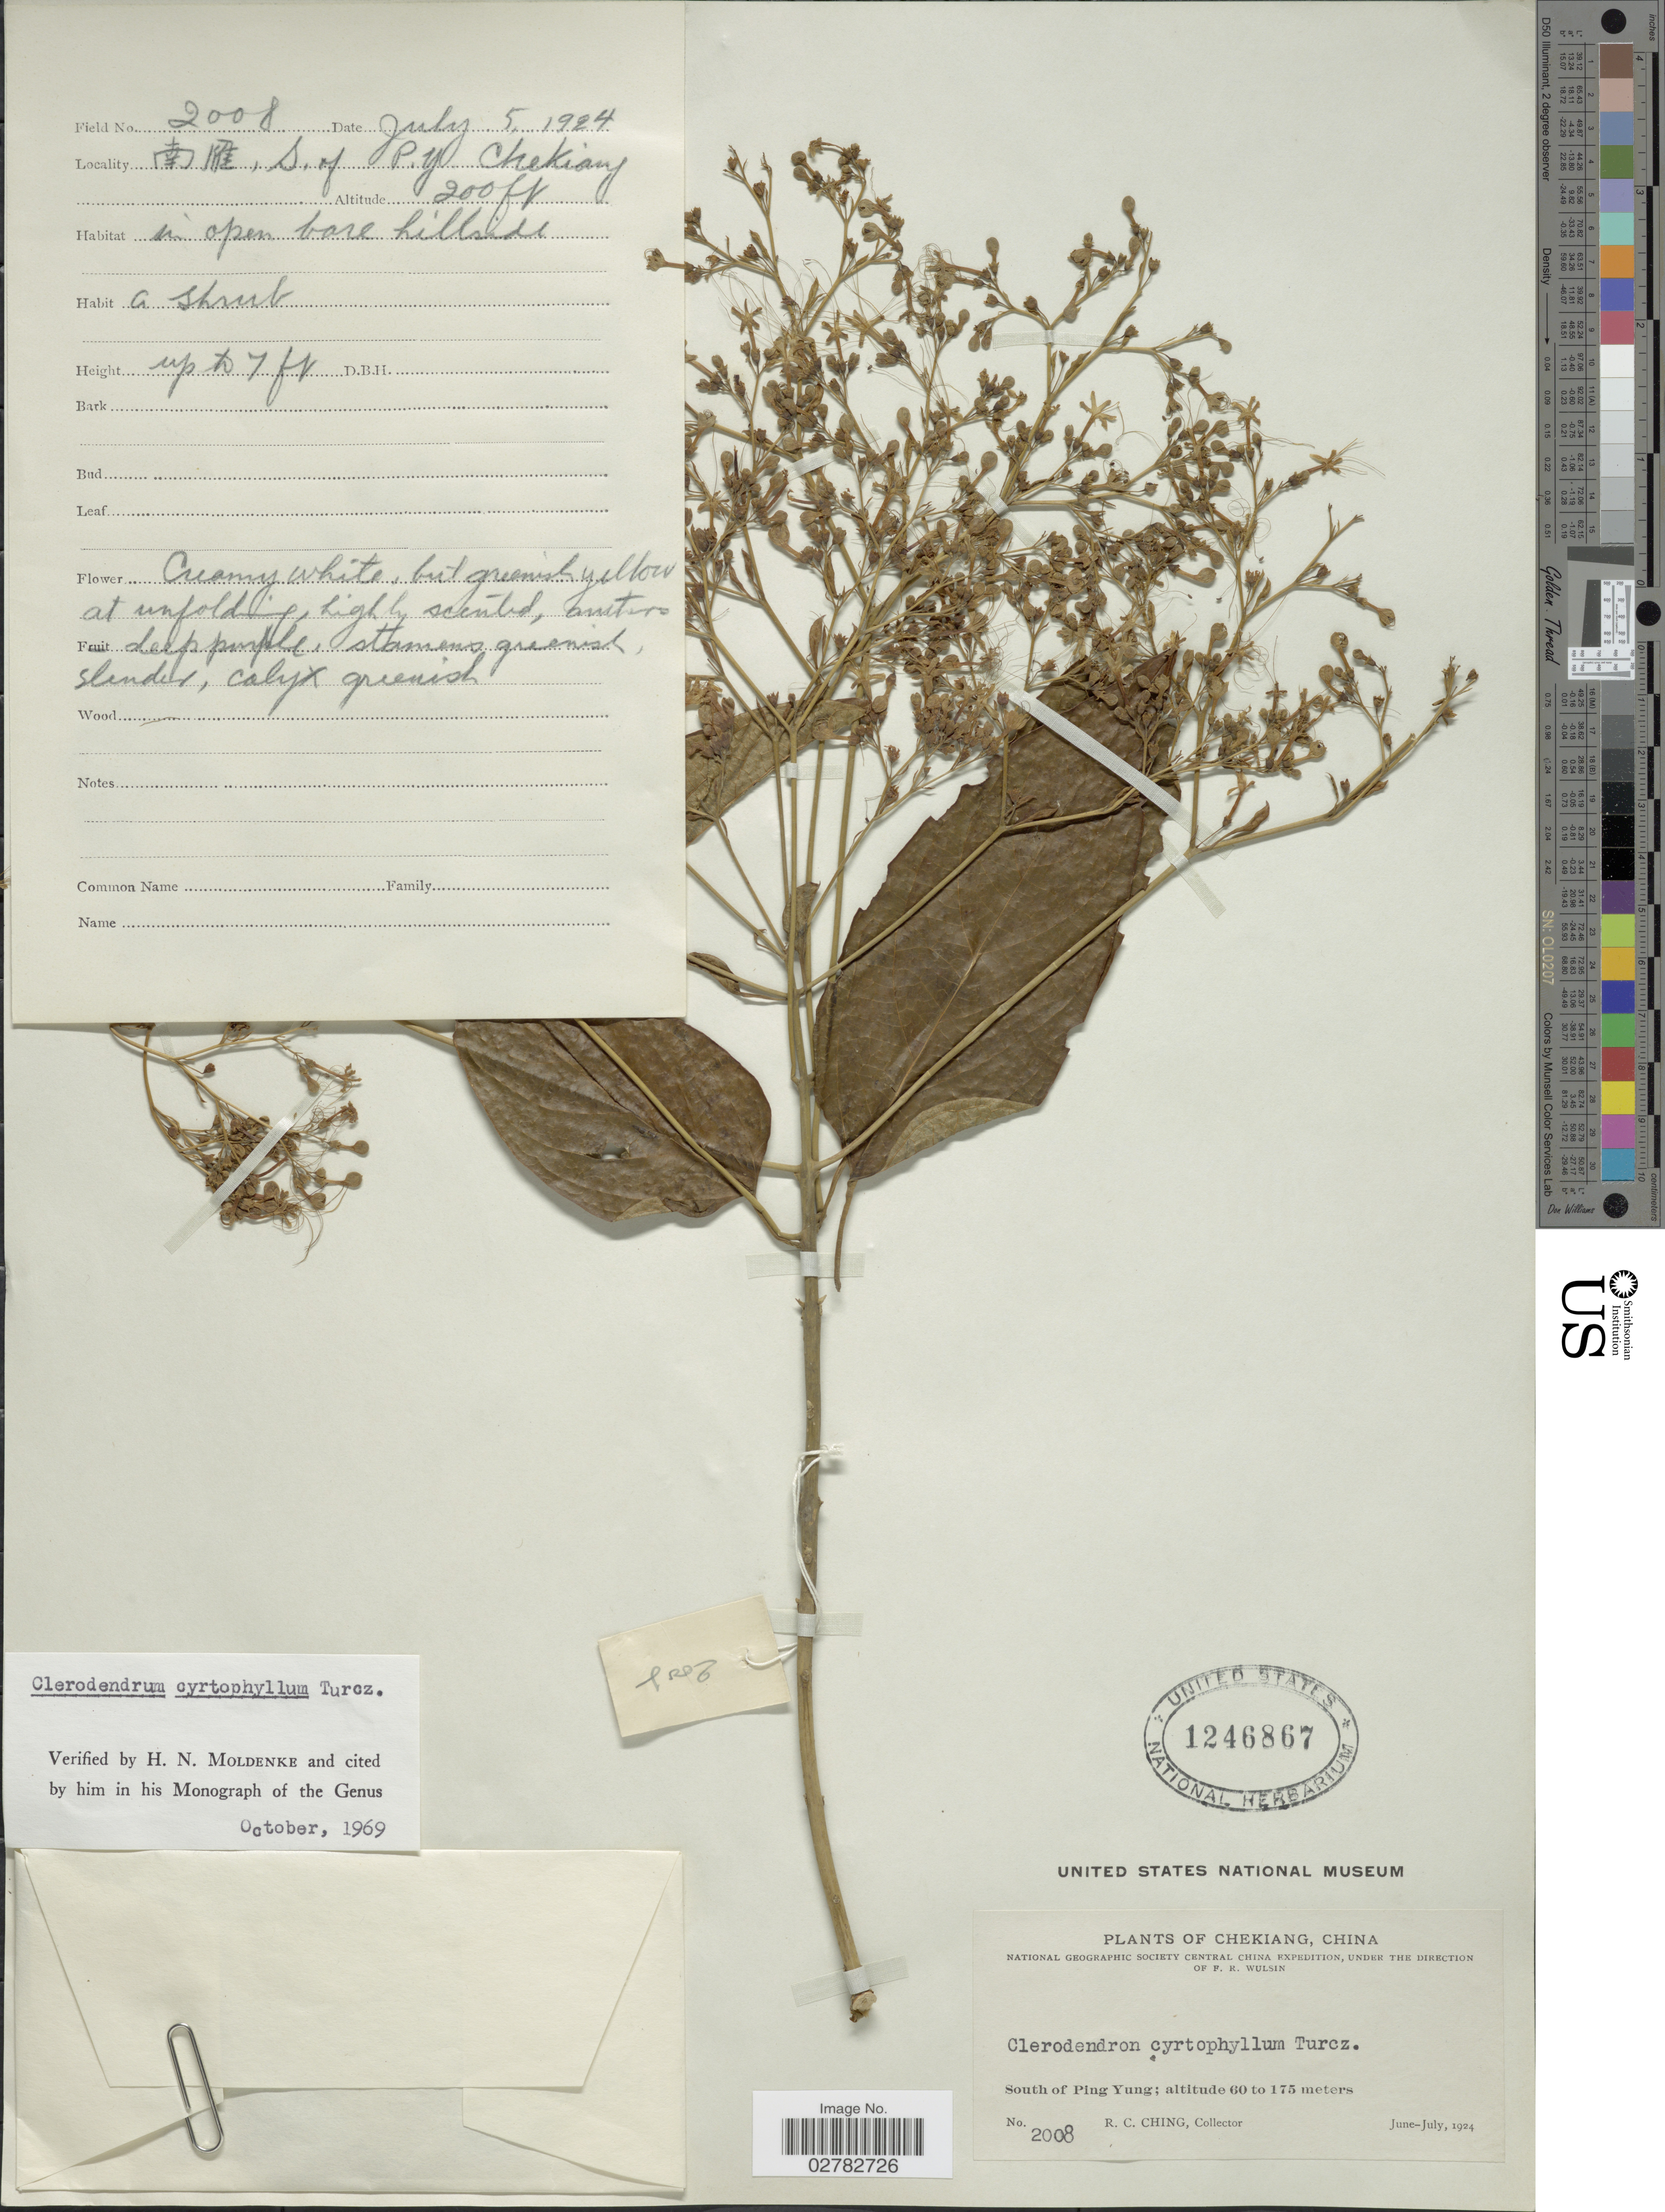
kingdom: Plantae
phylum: Tracheophyta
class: Magnoliopsida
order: Lamiales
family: Lamiaceae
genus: Clerodendrum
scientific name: Clerodendrum cyrtophyllum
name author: Turcz.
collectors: R. C. Ching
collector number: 2008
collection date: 1924-07-05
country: China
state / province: Zhejiang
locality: Chekiang. South of Ping Yung.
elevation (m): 60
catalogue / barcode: US 1246867